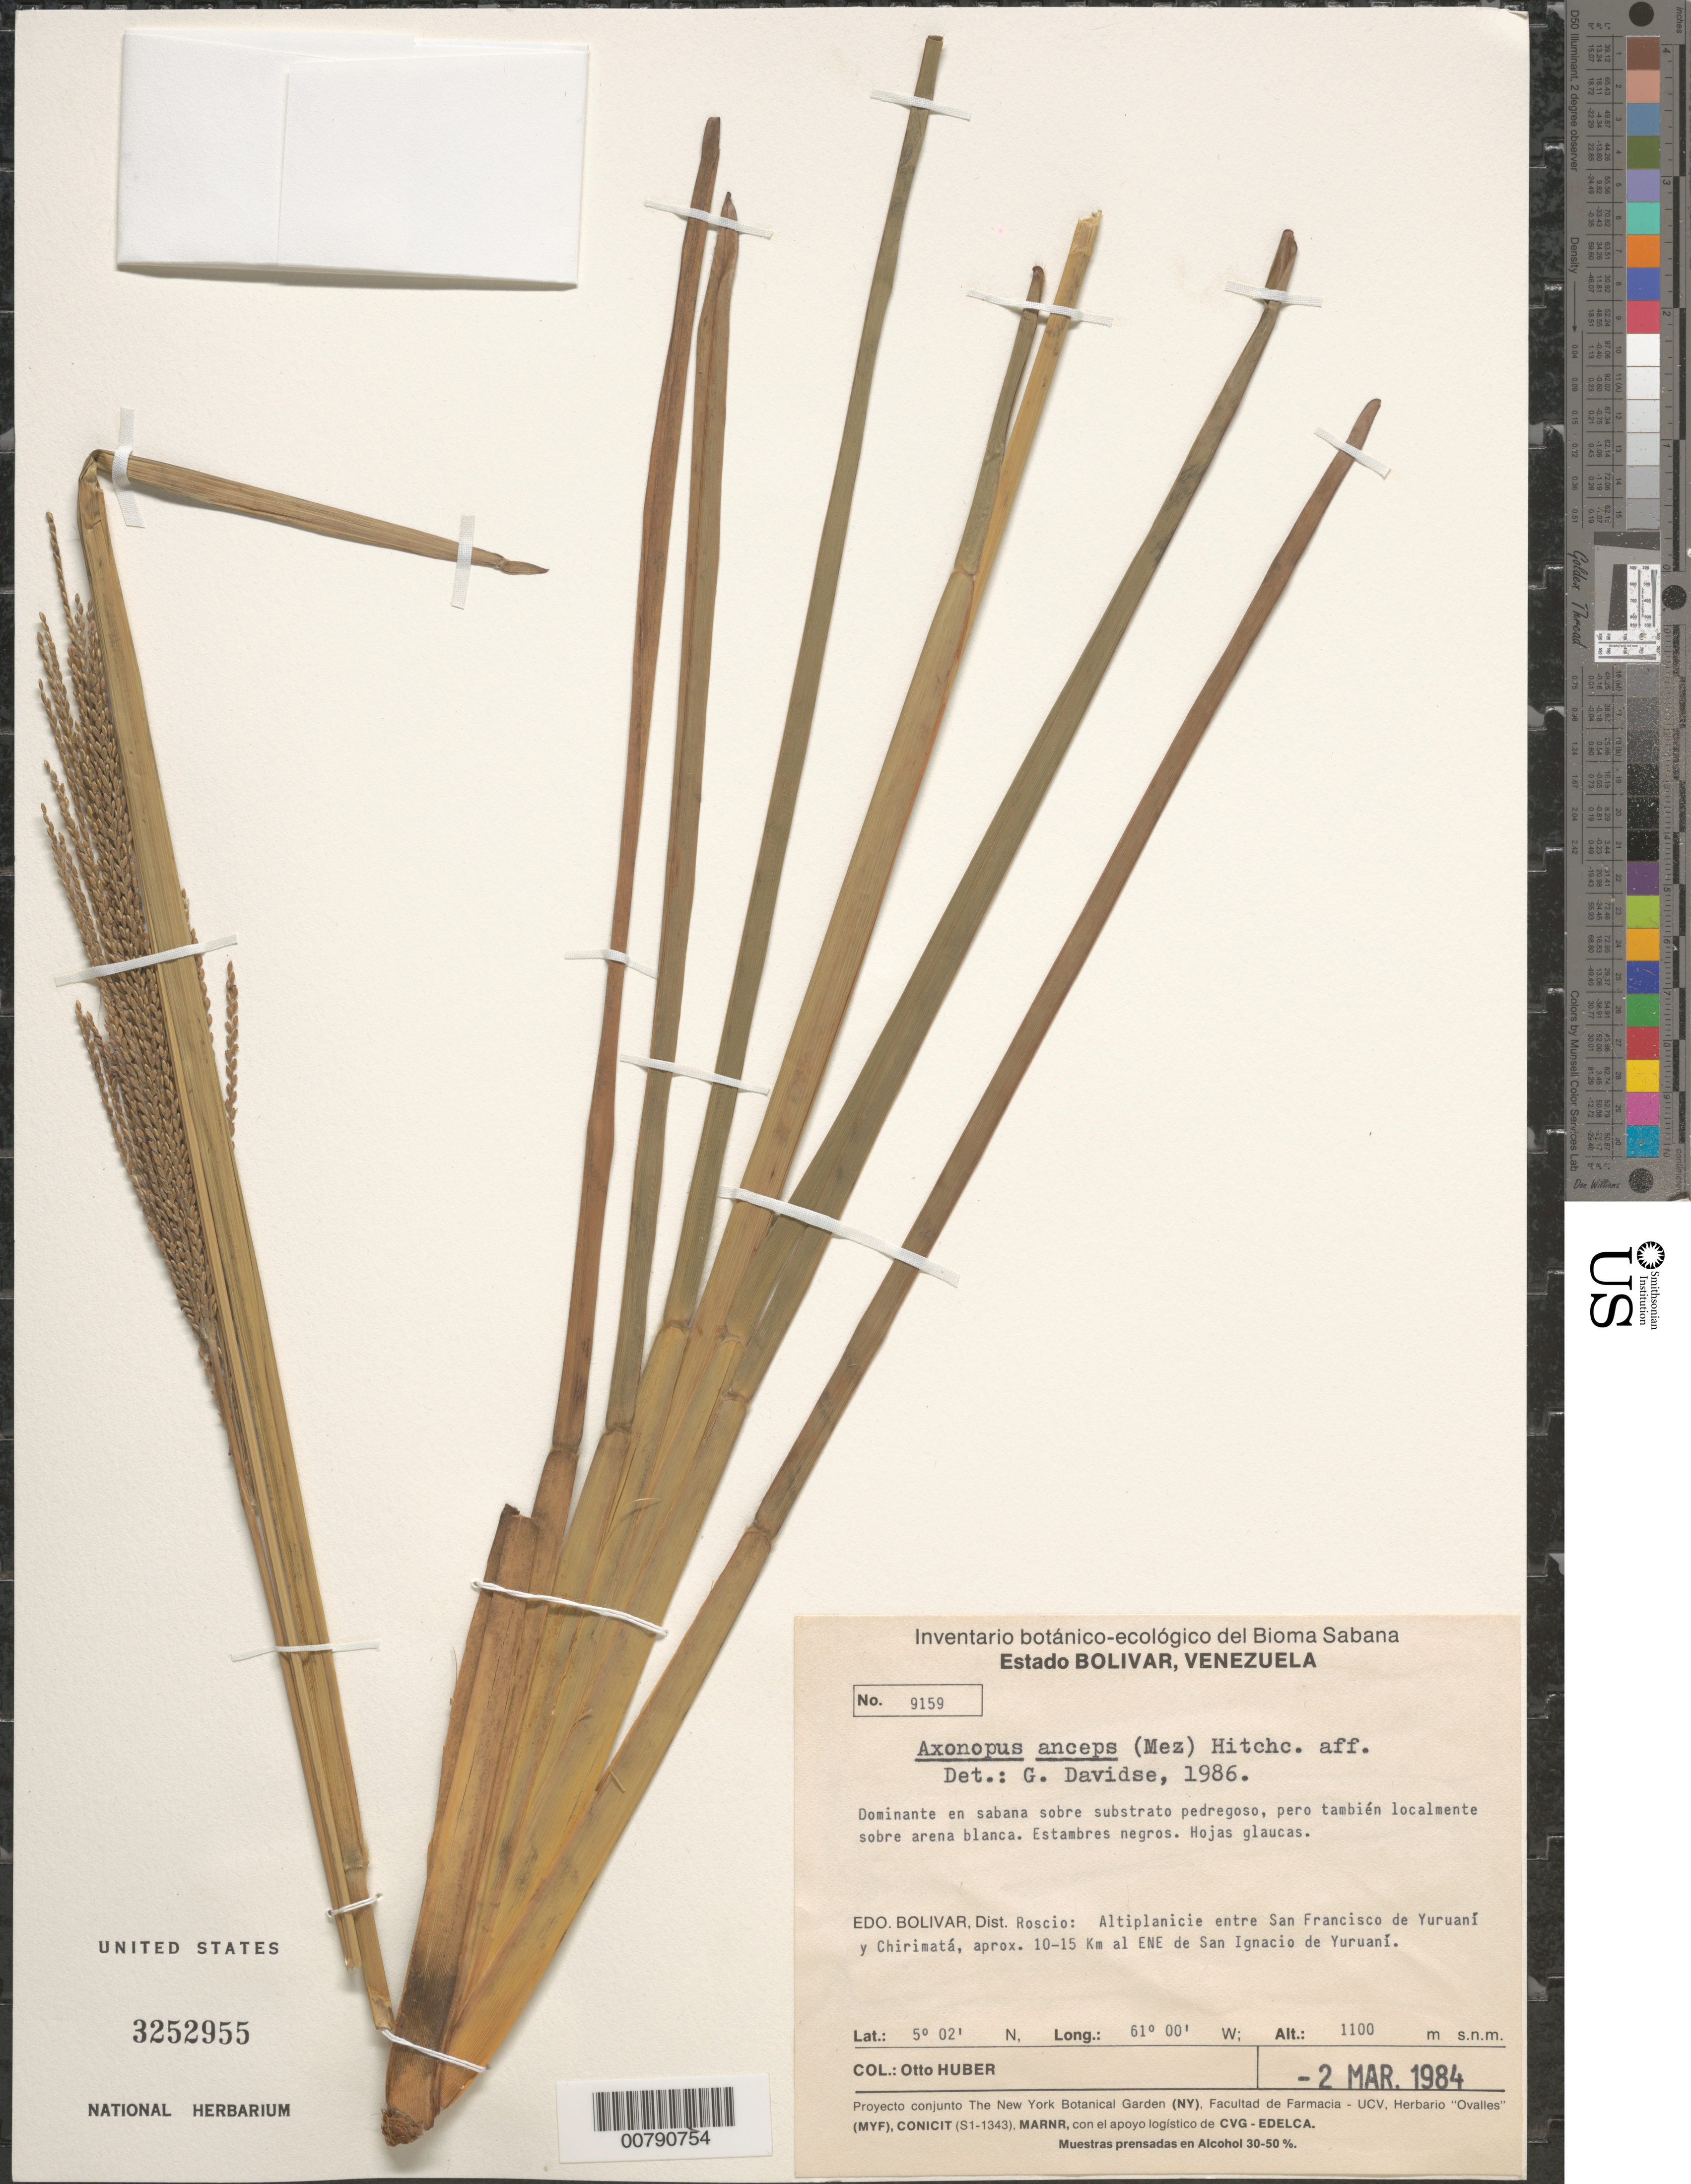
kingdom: Plantae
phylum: Tracheophyta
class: Liliopsida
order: Poales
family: Poaceae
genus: Axonopus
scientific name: Axonopus anceps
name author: (Mez) Hitchc.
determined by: Davidse, Gerrit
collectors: O. Huber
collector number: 9159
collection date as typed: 2-Mar-84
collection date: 1984-03-02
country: Venezuela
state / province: Bolívar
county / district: Roscio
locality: San Ignacio de Yuruani, 10-15 km ENE, altiplanicie entre San Francisco de Yurani y Chirimata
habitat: Sabana sobre substrato pedregoso; sobre arena blanca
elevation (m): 1100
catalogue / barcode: US 3252955